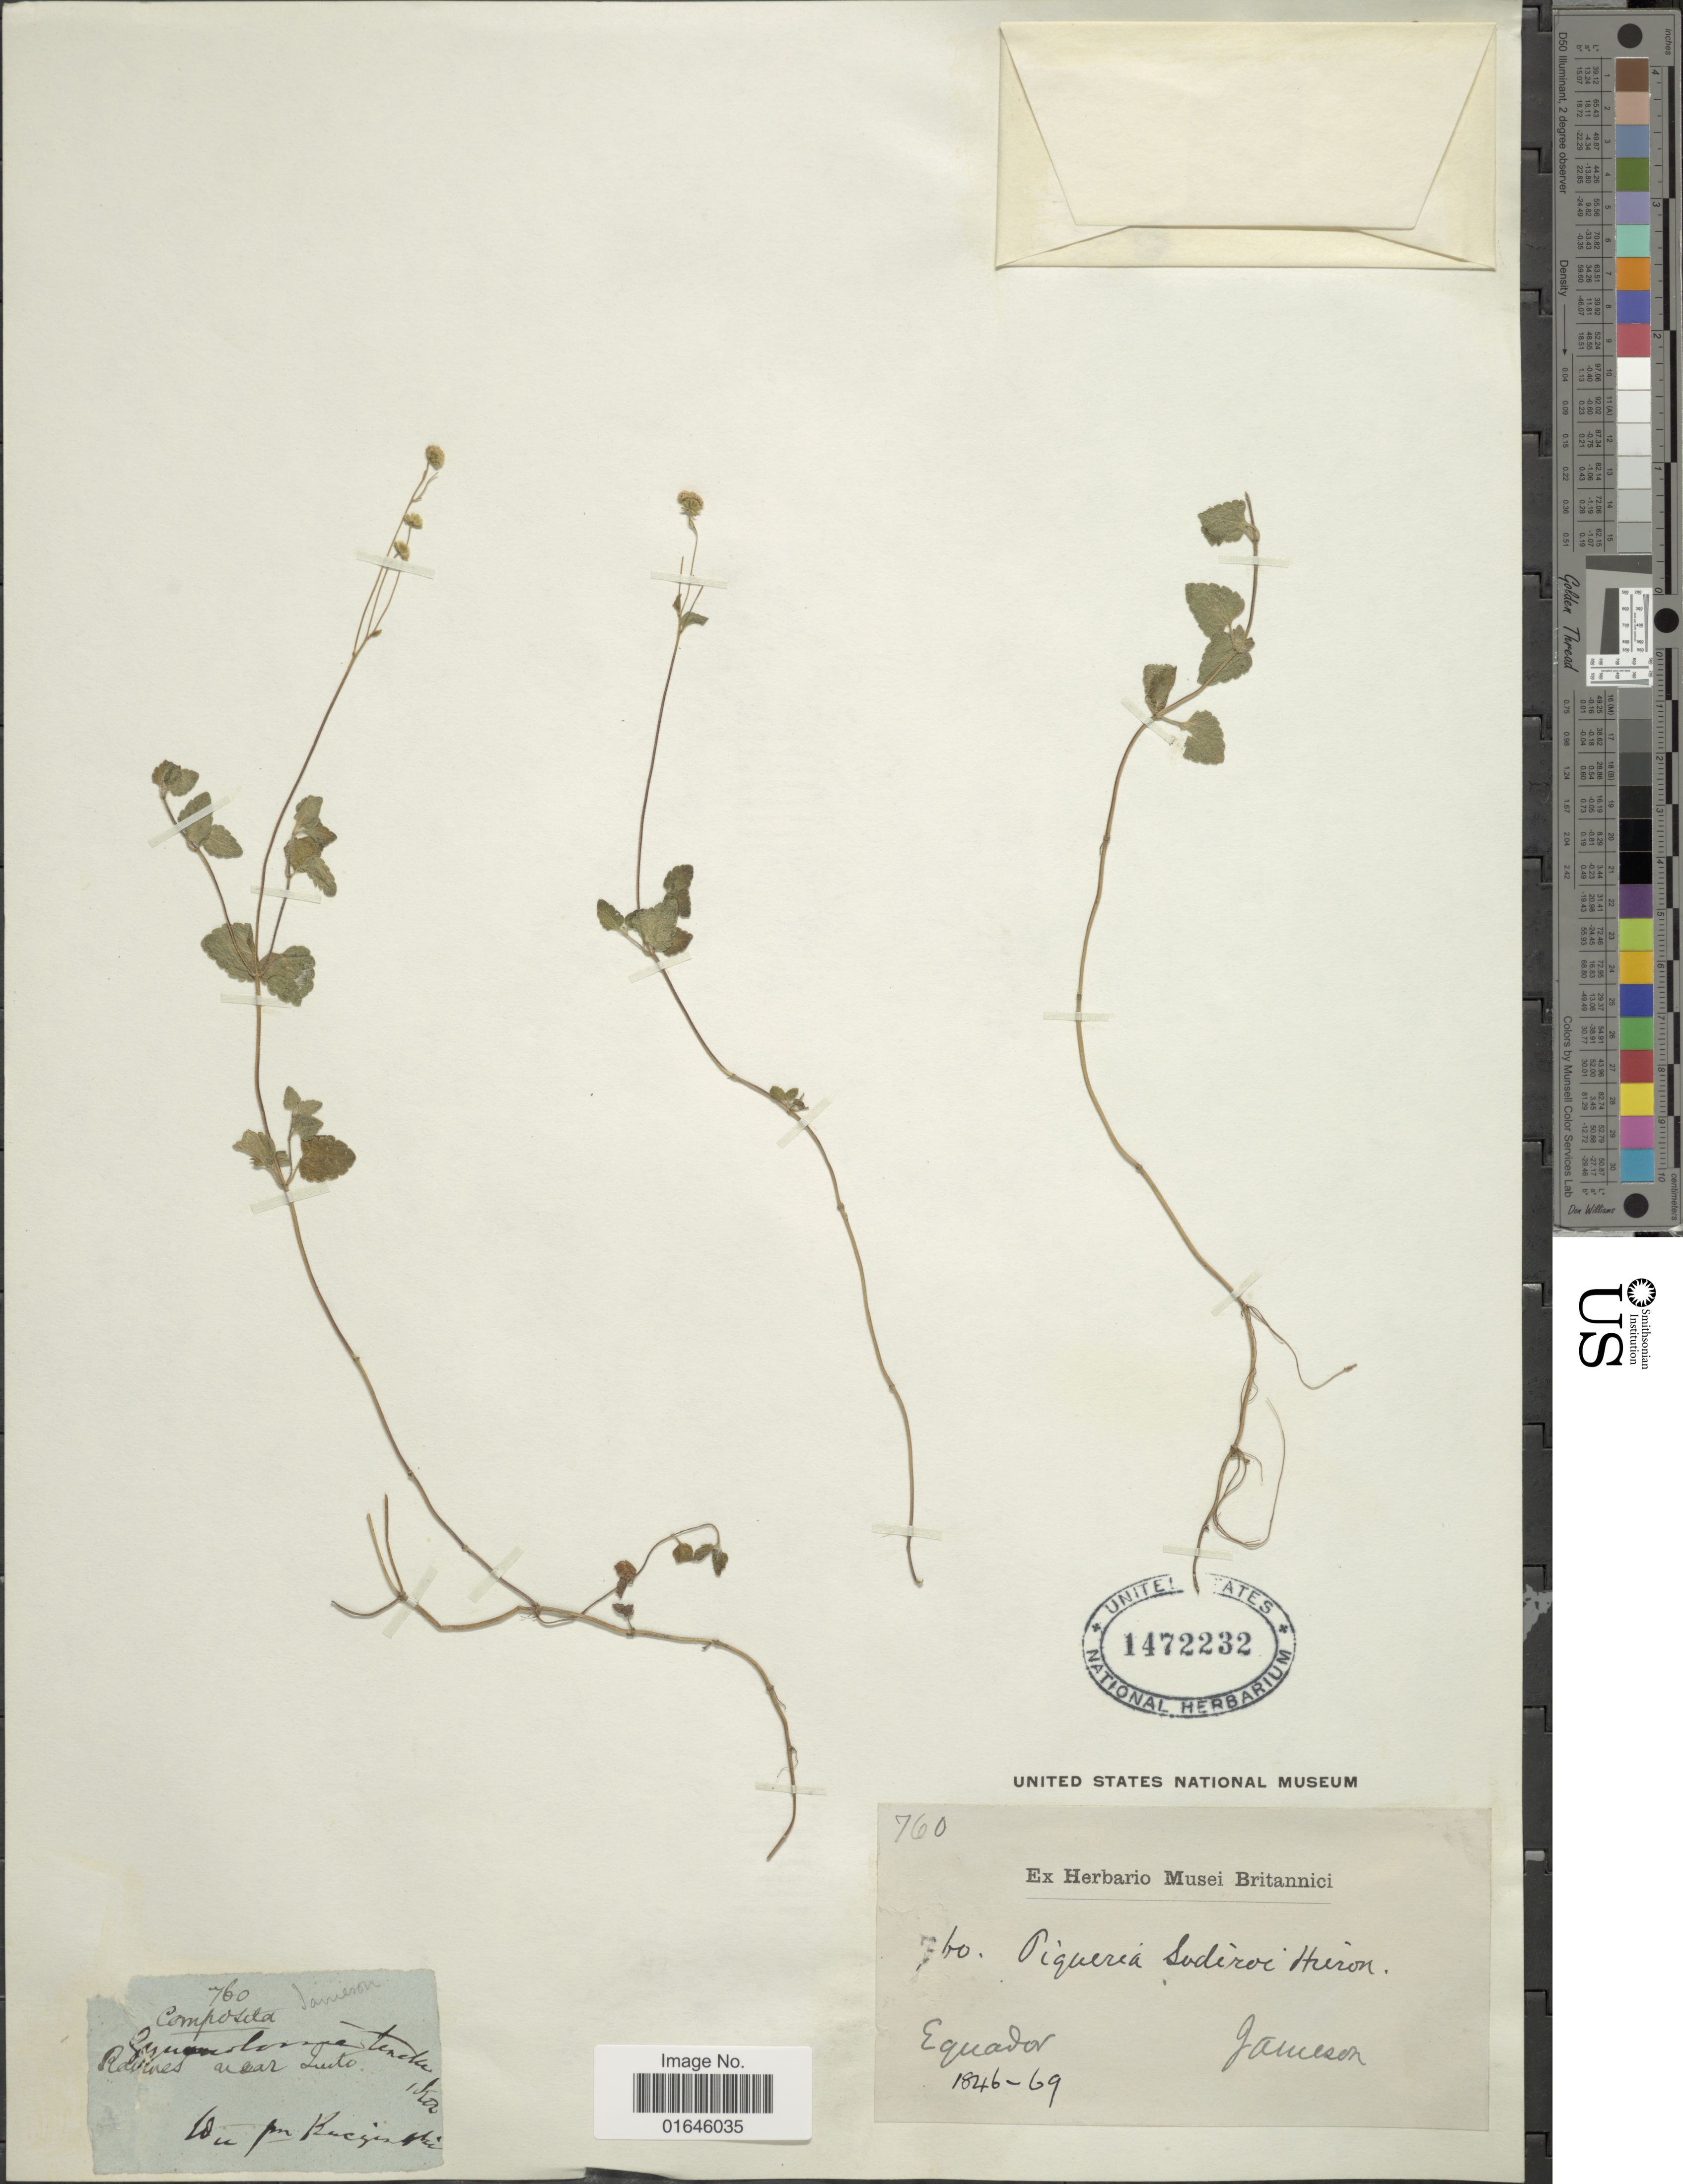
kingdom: Plantae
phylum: Tracheophyta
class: Magnoliopsida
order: Asterales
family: Asteraceae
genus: Guevaria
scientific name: Guevaria sodiroi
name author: (Hieron. in Sodiro) R.M. King & H. Rob.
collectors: -- Jameson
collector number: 760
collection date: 1846/1869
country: Ecuador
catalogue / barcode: US 1472232